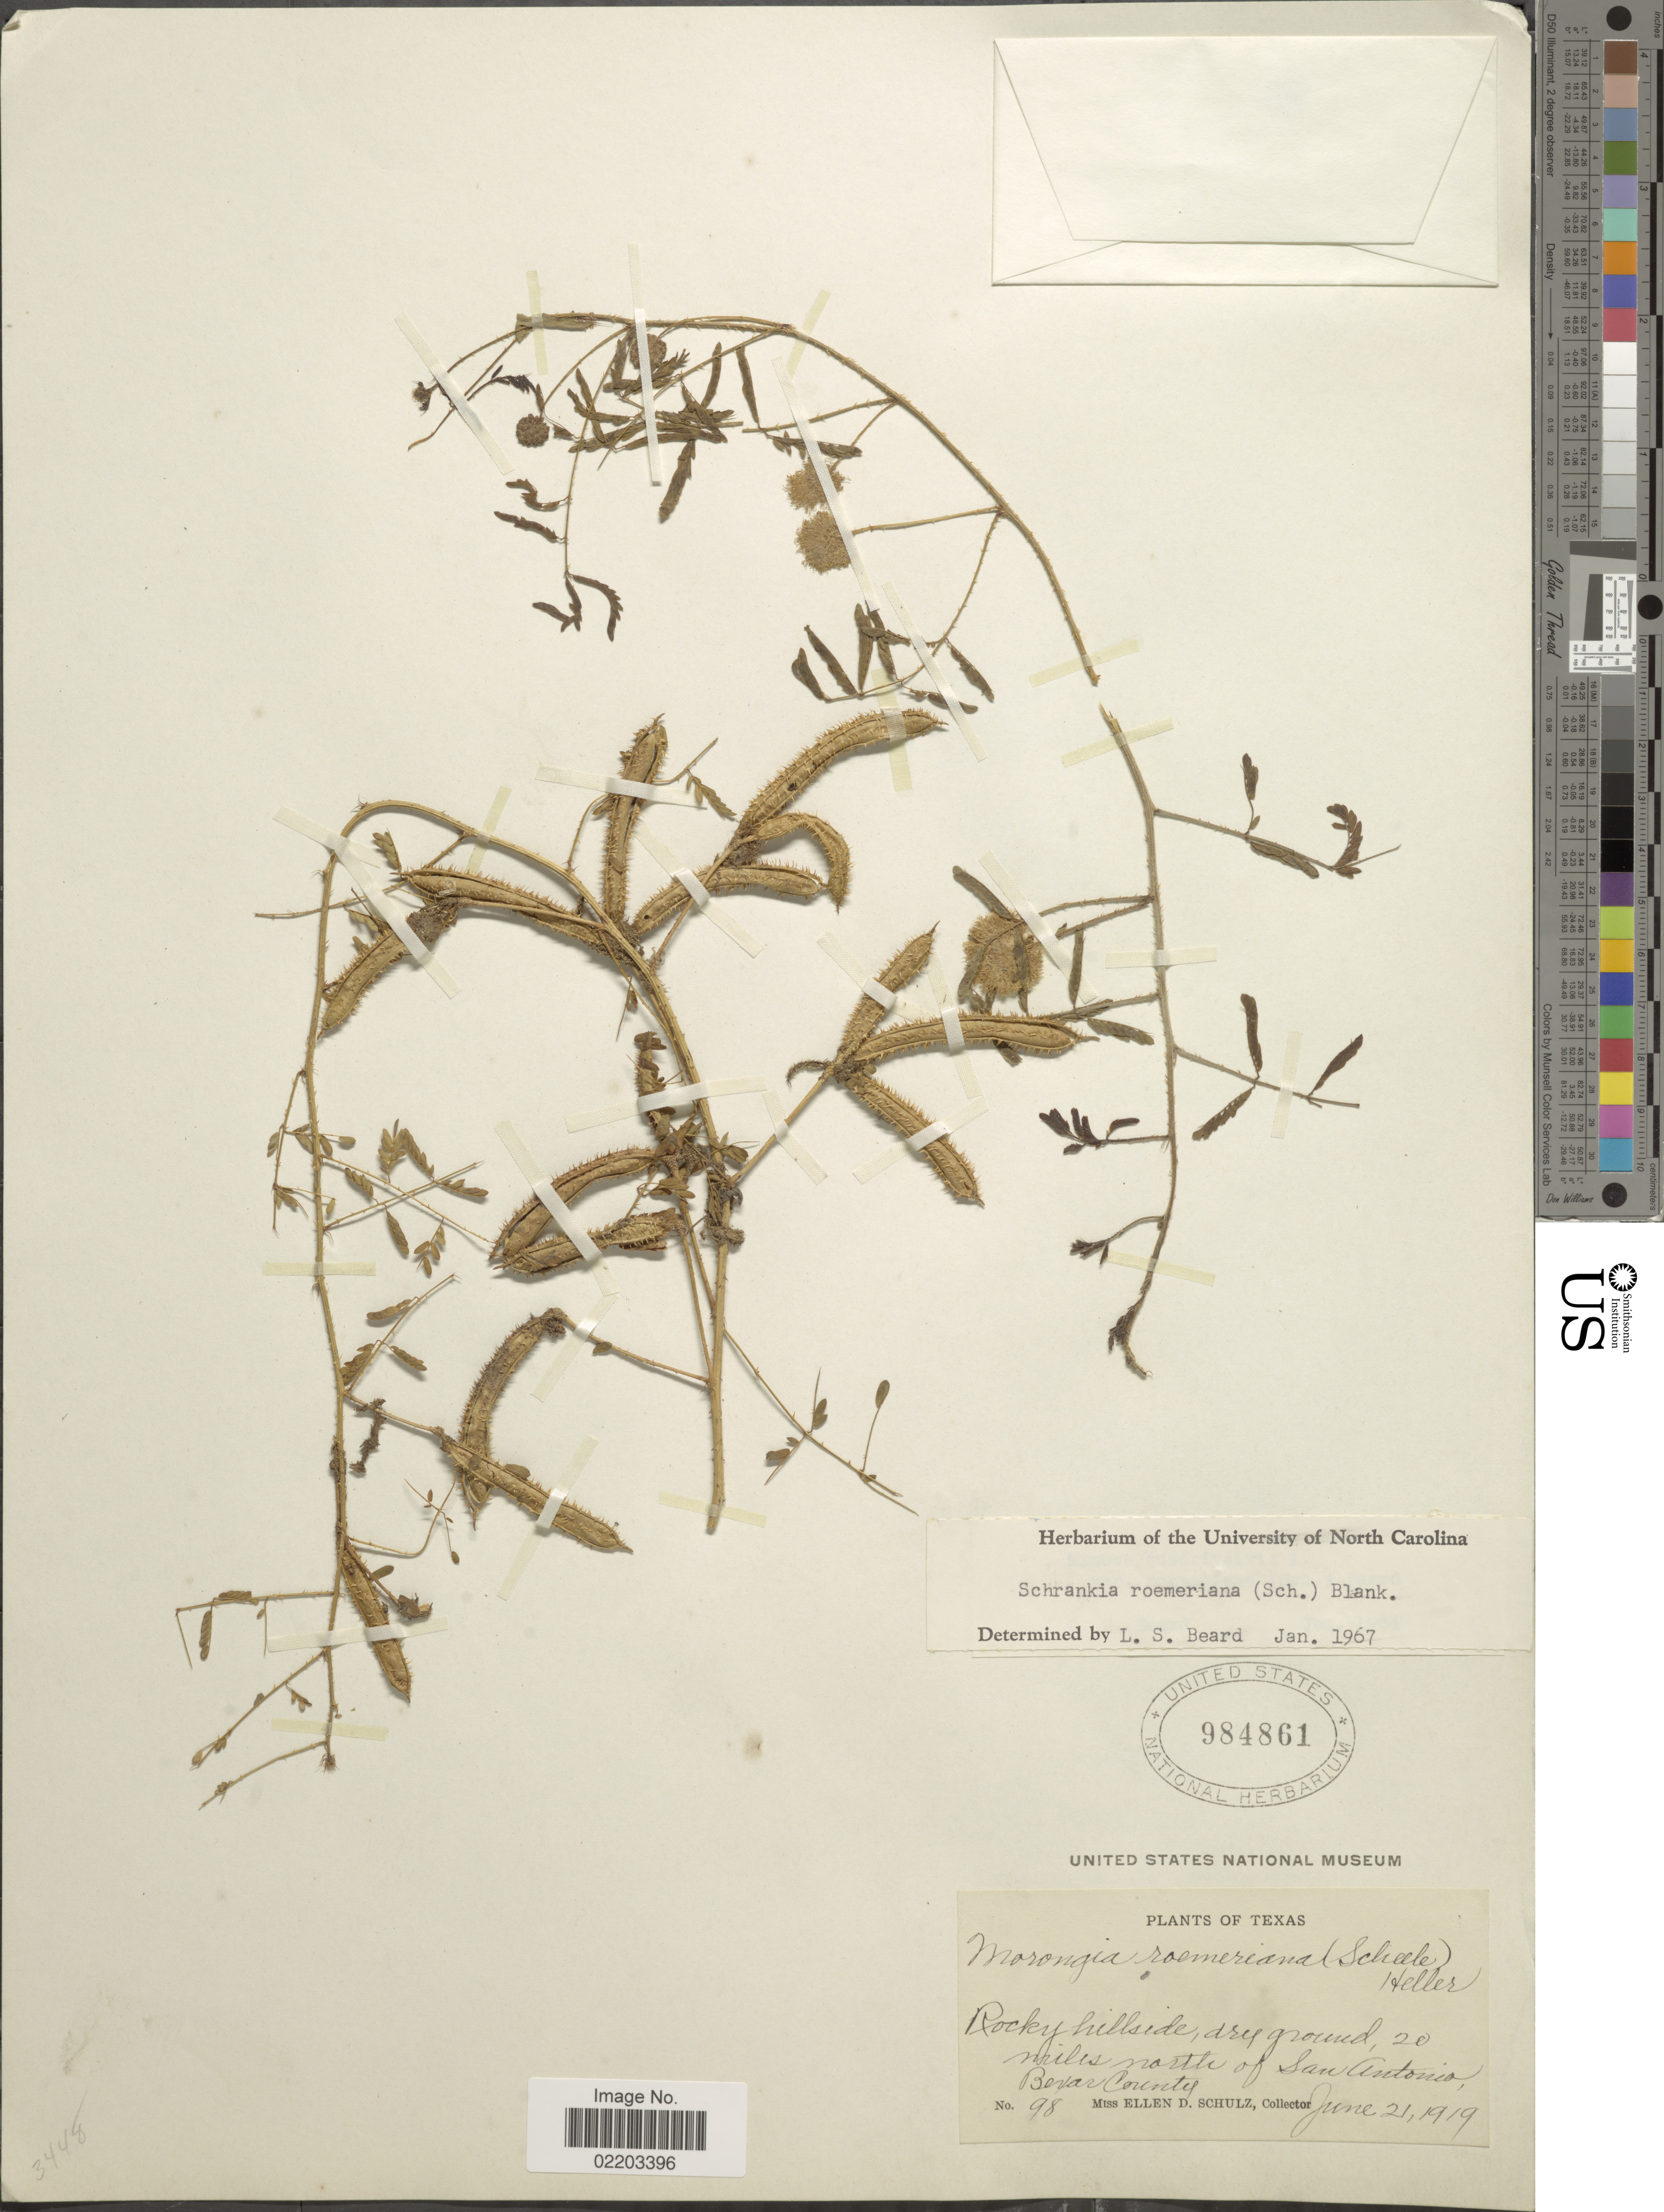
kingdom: Plantae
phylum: Tracheophyta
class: Magnoliopsida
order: Fabales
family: Fabaceae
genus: Mimosa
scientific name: Mimosa roemeriana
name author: Scheele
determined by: U.S. National Herbarium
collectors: E. D. Schulz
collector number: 98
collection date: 1919-06-21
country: United States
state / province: Texas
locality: Rocky hillside, dry ground, 20 miles north of San Antonio, Bexar County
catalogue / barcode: US 984861